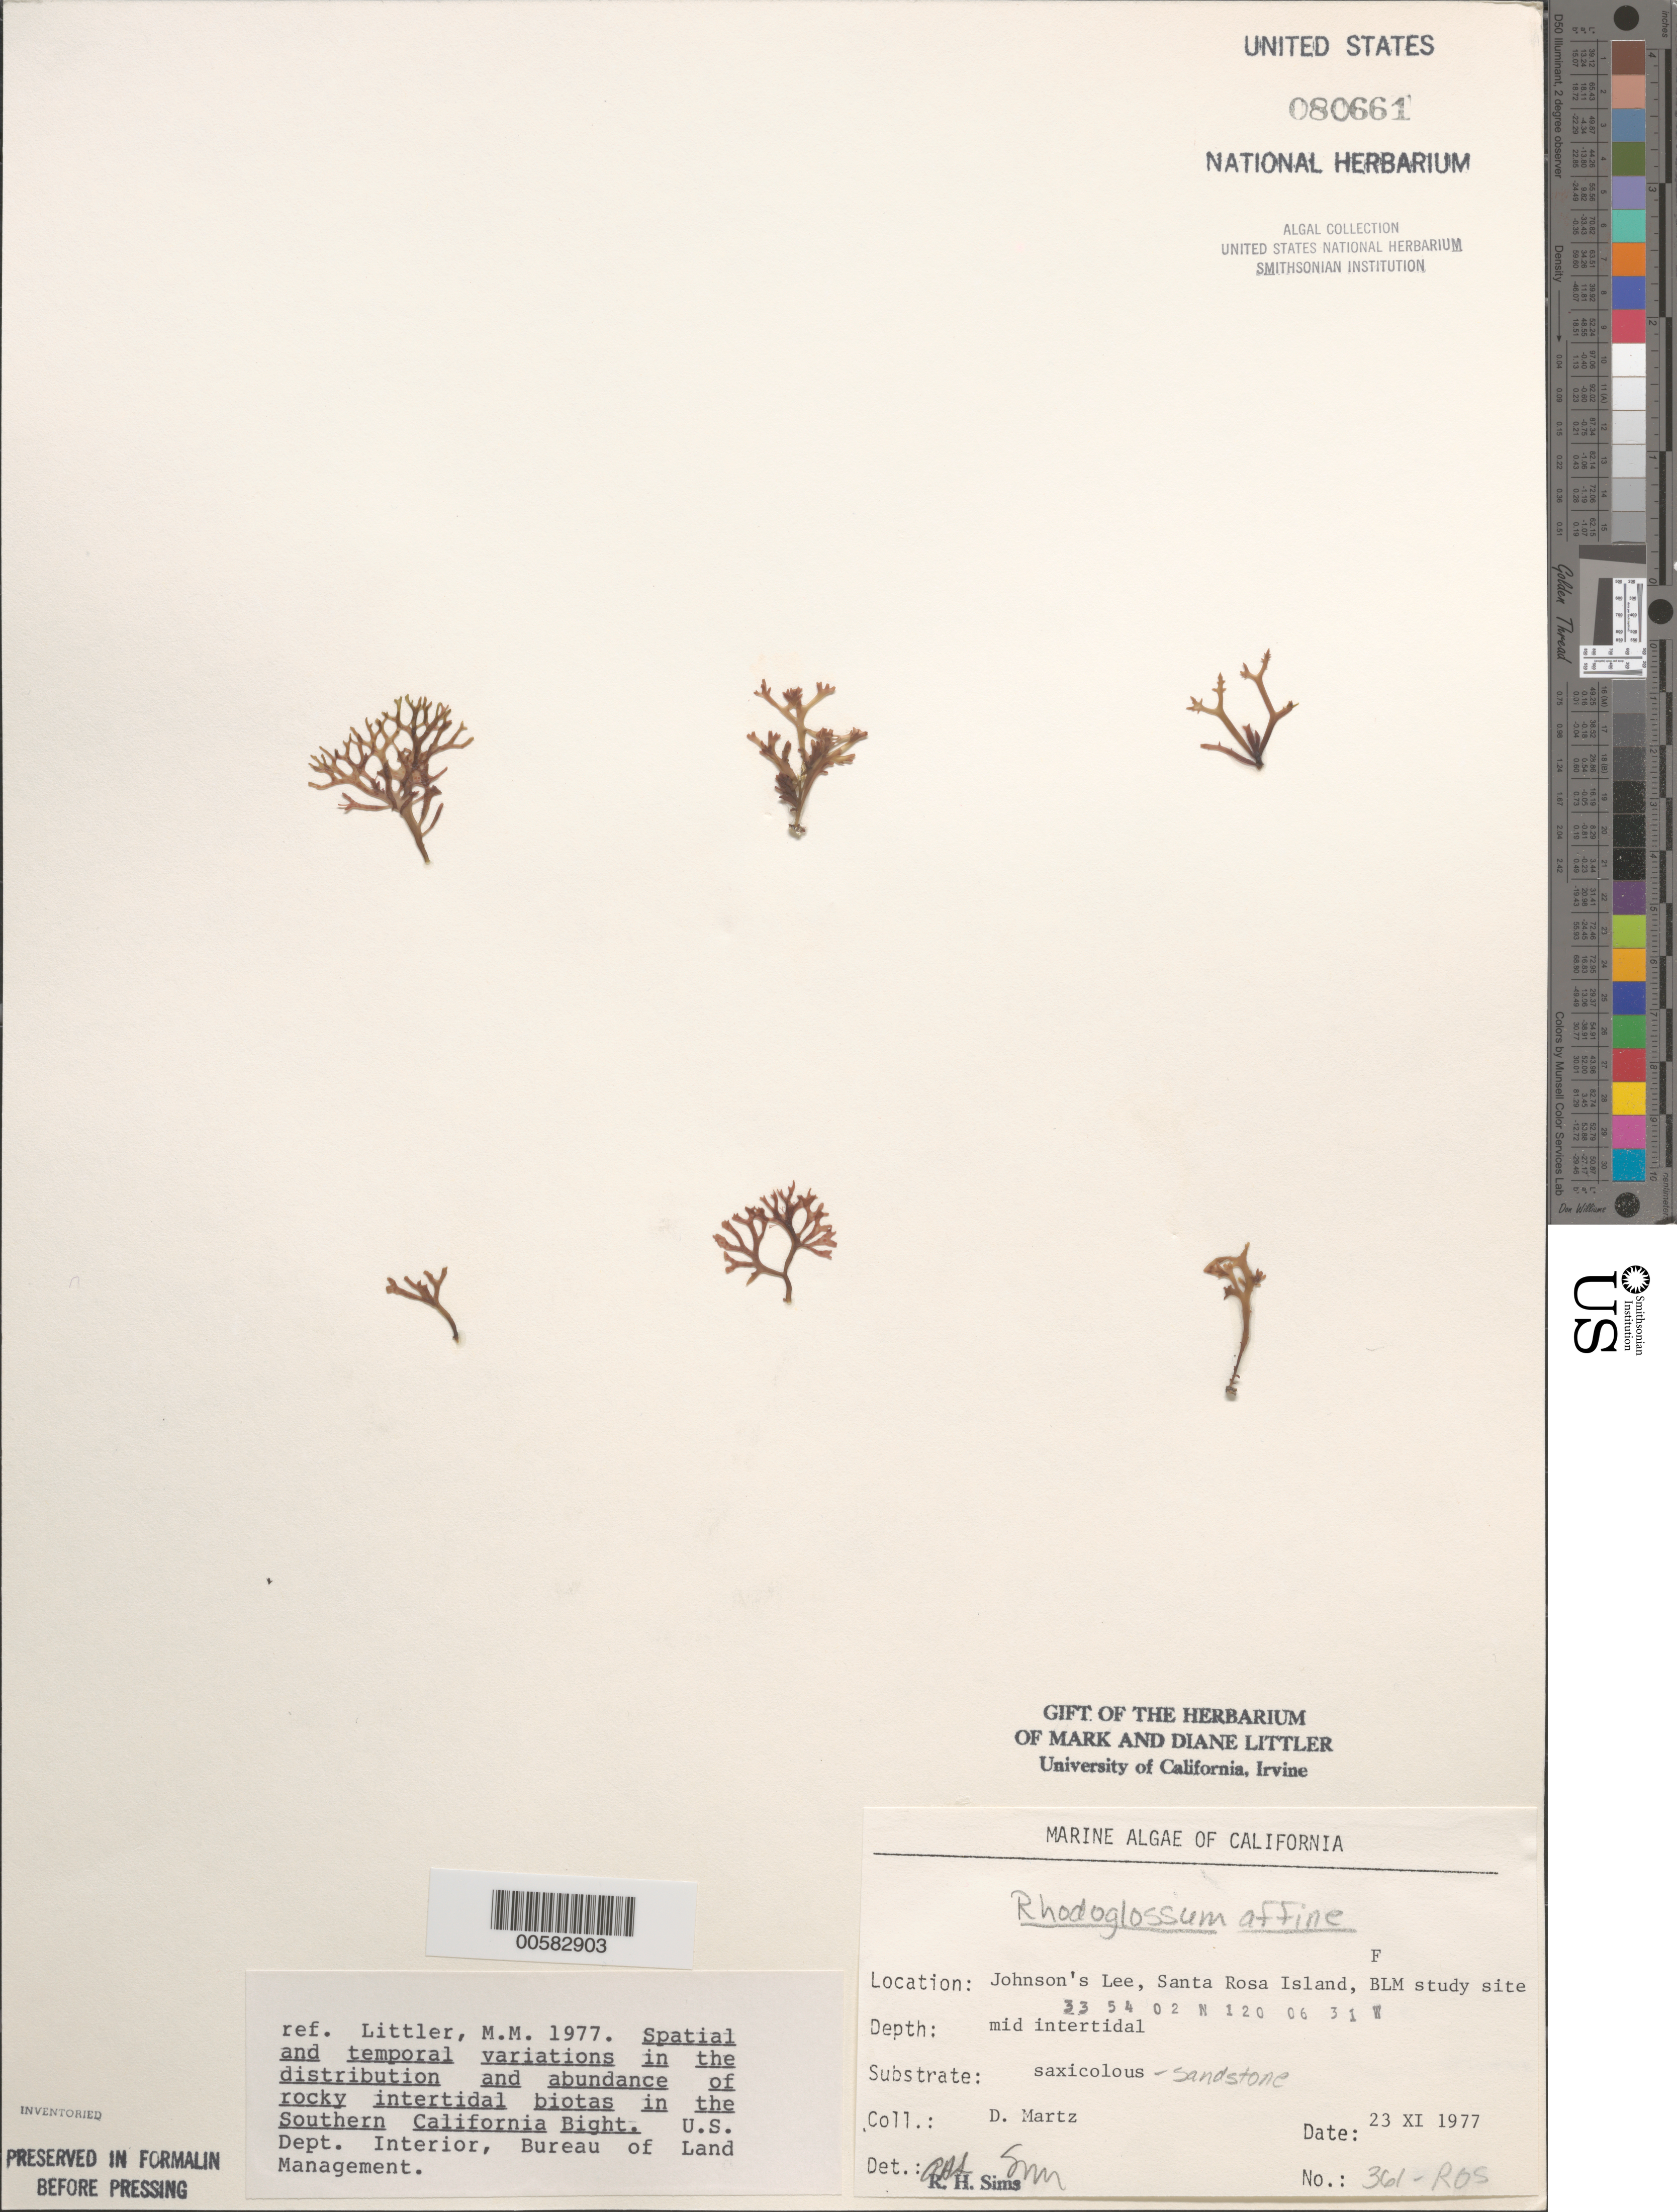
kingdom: Plantae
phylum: Rhodophyta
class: Florideophyceae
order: Gigartinales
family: Gigartinaceae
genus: Mazzaella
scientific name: Mazzaella affinis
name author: (Harvey) Fredericq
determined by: Algae name updating Project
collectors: D. Martz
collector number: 361-ros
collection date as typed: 23 Nov 1977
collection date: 1977-11-23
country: United States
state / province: California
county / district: Santa Barbara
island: Santa Rosa Island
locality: Johnson's Lee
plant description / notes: BLM-SOCALBIGHT Rocky Intertidal Survey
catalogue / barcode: US 80661